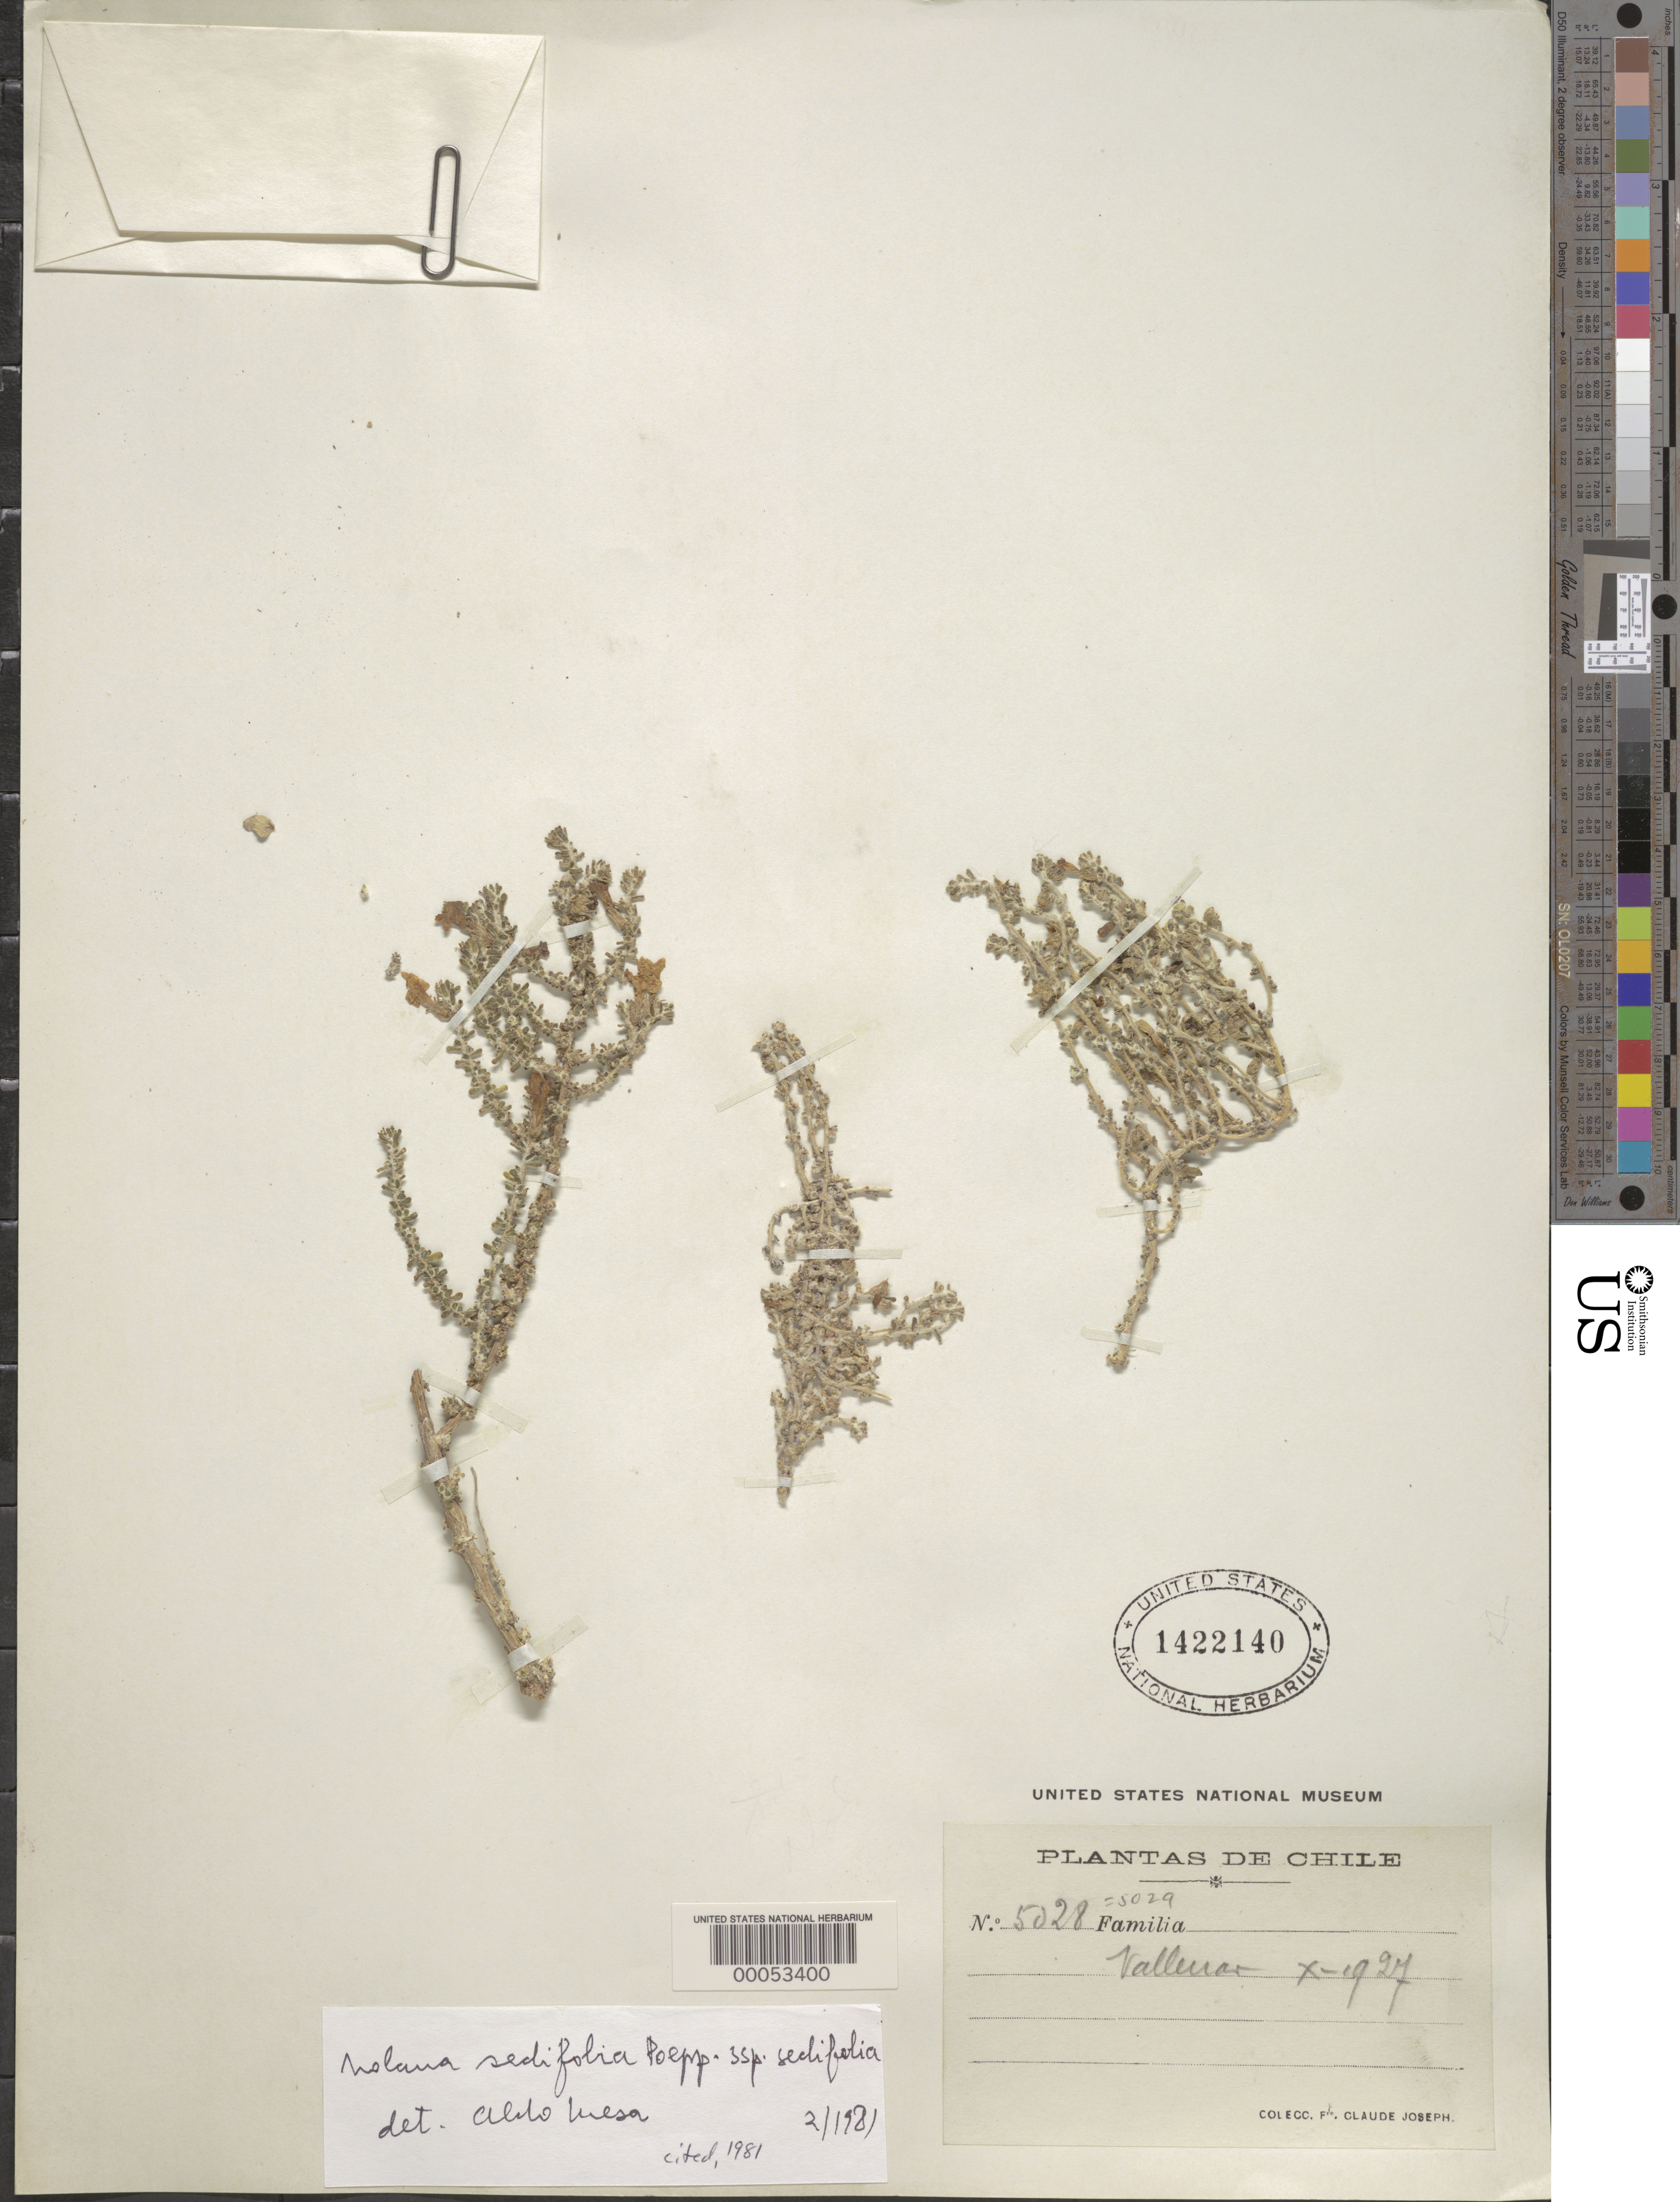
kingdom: Plantae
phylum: Tracheophyta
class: Magnoliopsida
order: Solanales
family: Solanaceae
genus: Nolana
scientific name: Nolana sedifolia subsp. sedifolia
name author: Poepp.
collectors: Bro. Claude-Joseph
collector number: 5028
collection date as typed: Oct 1927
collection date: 1927-10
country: Chile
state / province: Atacama (III)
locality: Vallenar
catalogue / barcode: US 1422140